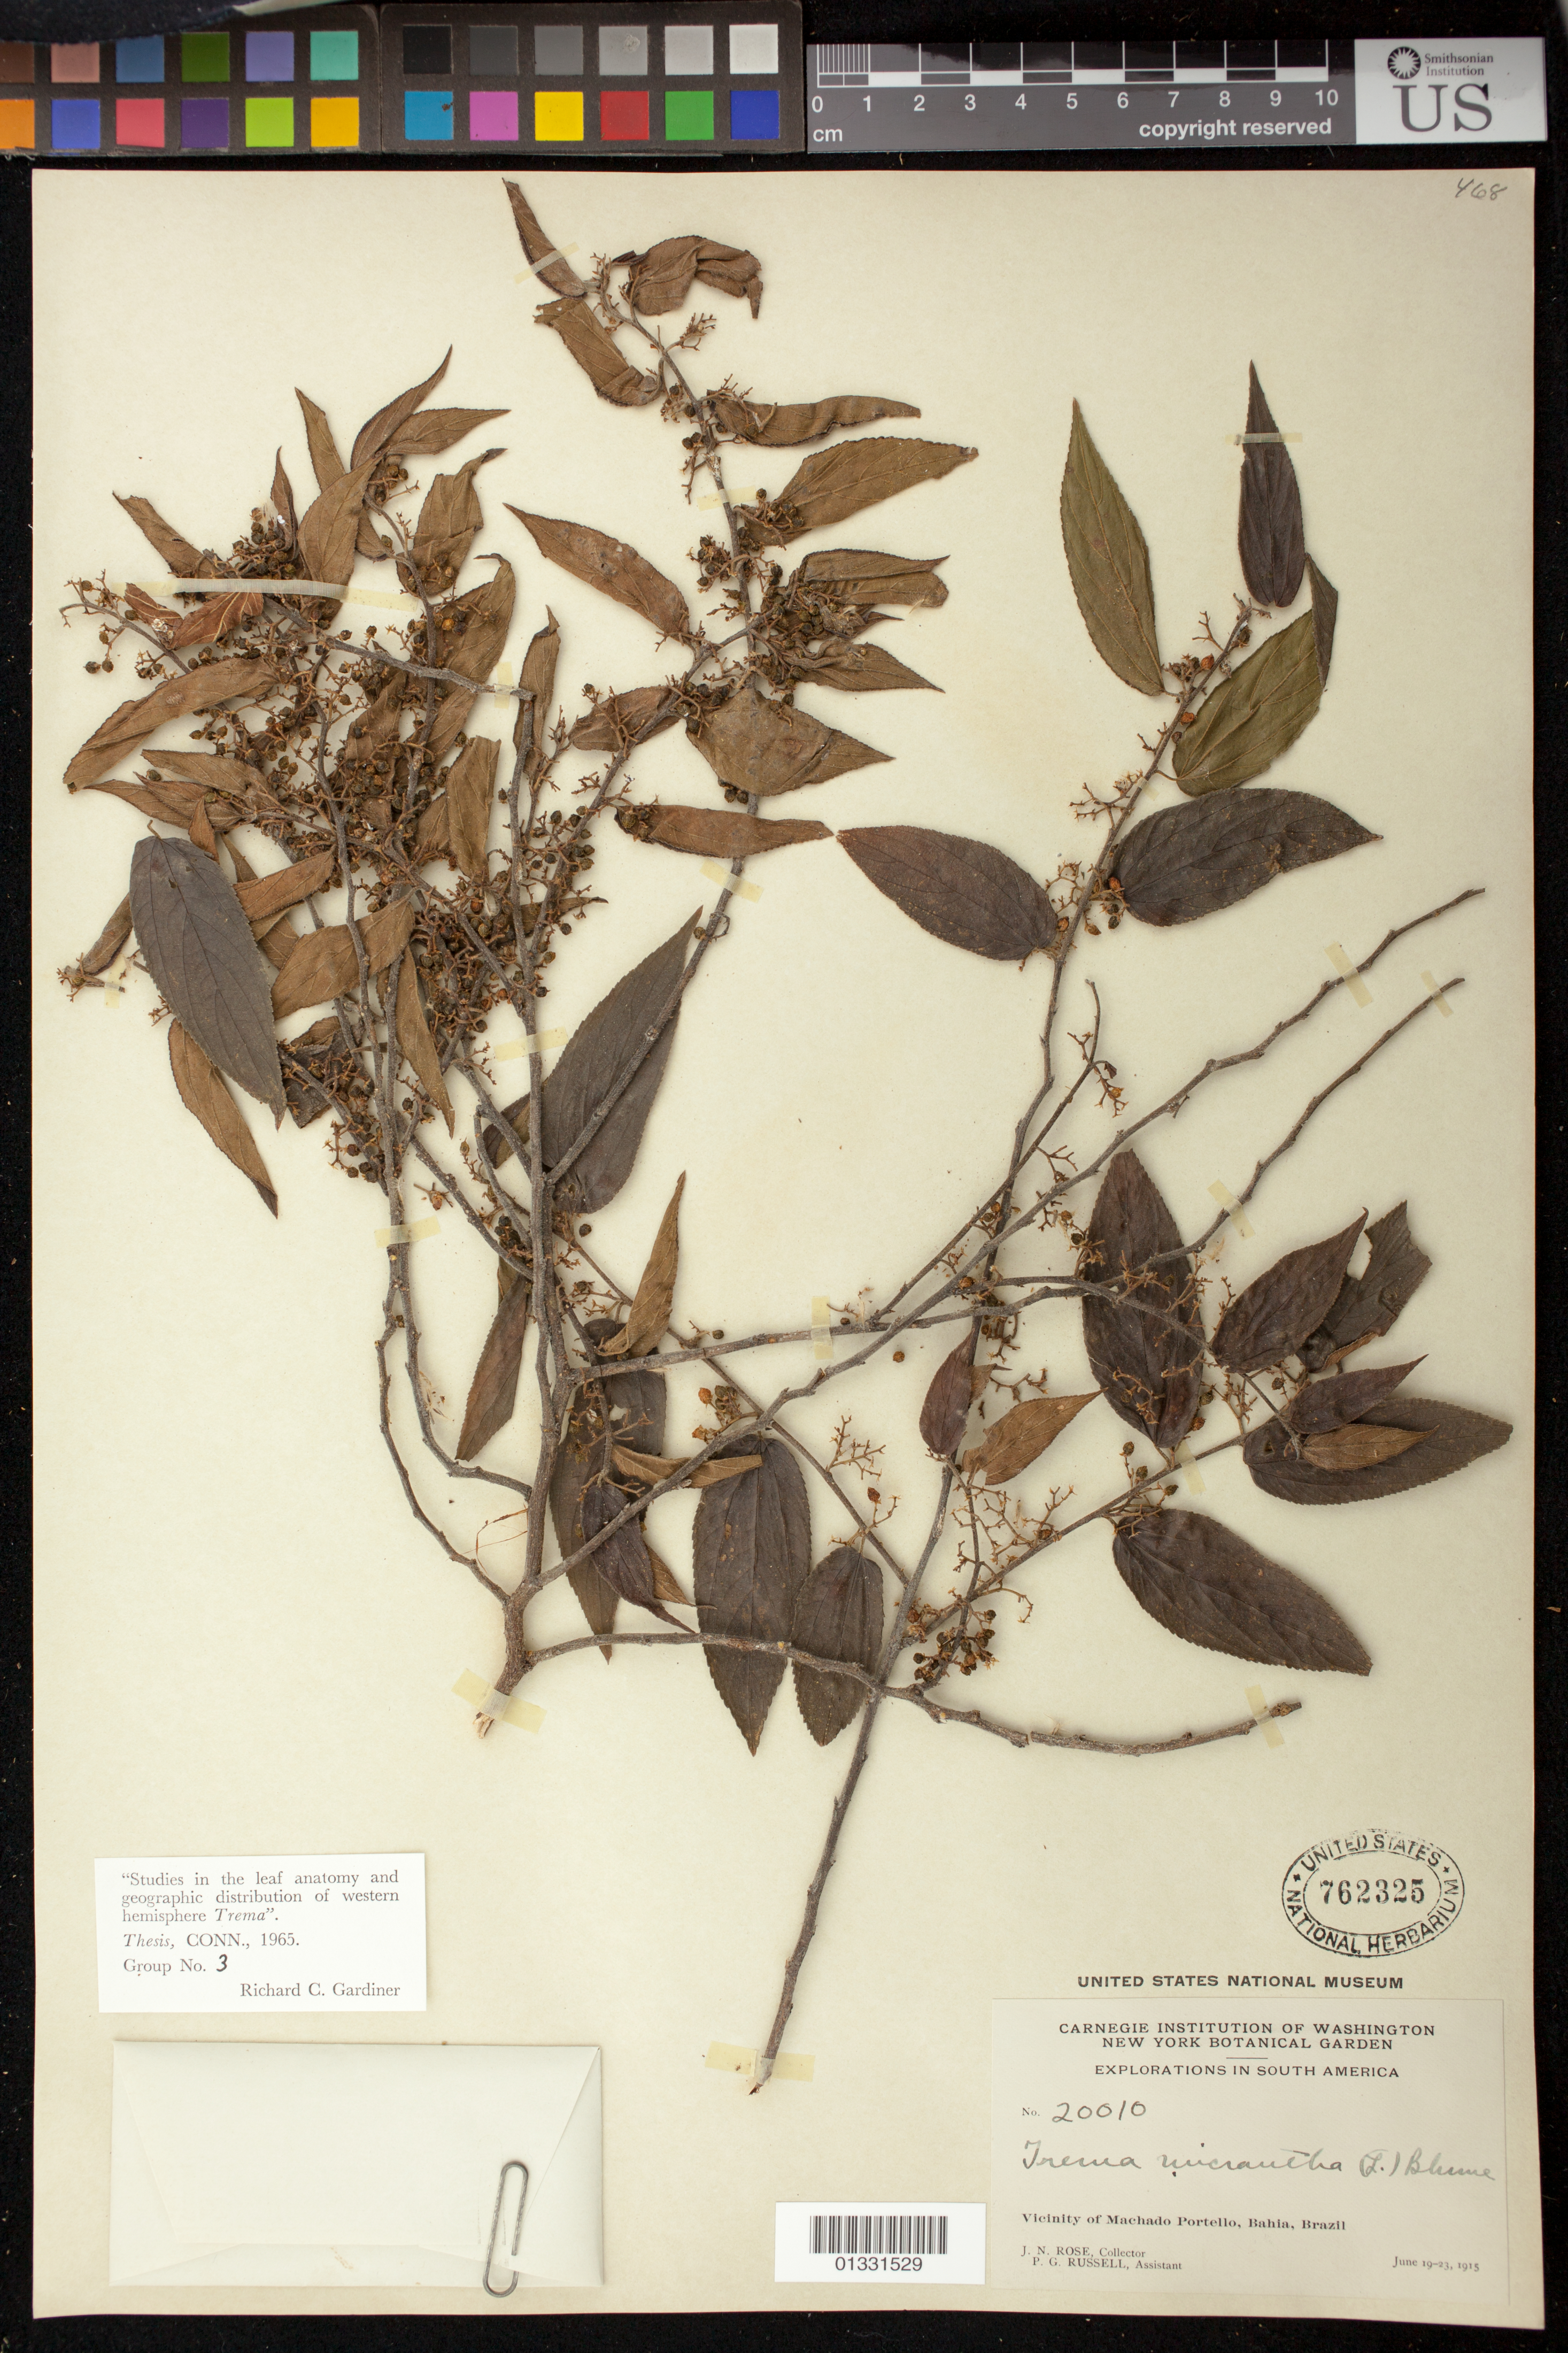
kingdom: Plantae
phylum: Tracheophyta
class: Magnoliopsida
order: Rosales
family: Cannabaceae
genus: Trema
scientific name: Trema micranthum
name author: (L.) Blume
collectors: J. M. Rose & P. G. Russell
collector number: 20010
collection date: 1915-06-19/1915-06-23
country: Brazil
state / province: Bahia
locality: Vicinity of Machado Portello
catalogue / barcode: US 762325